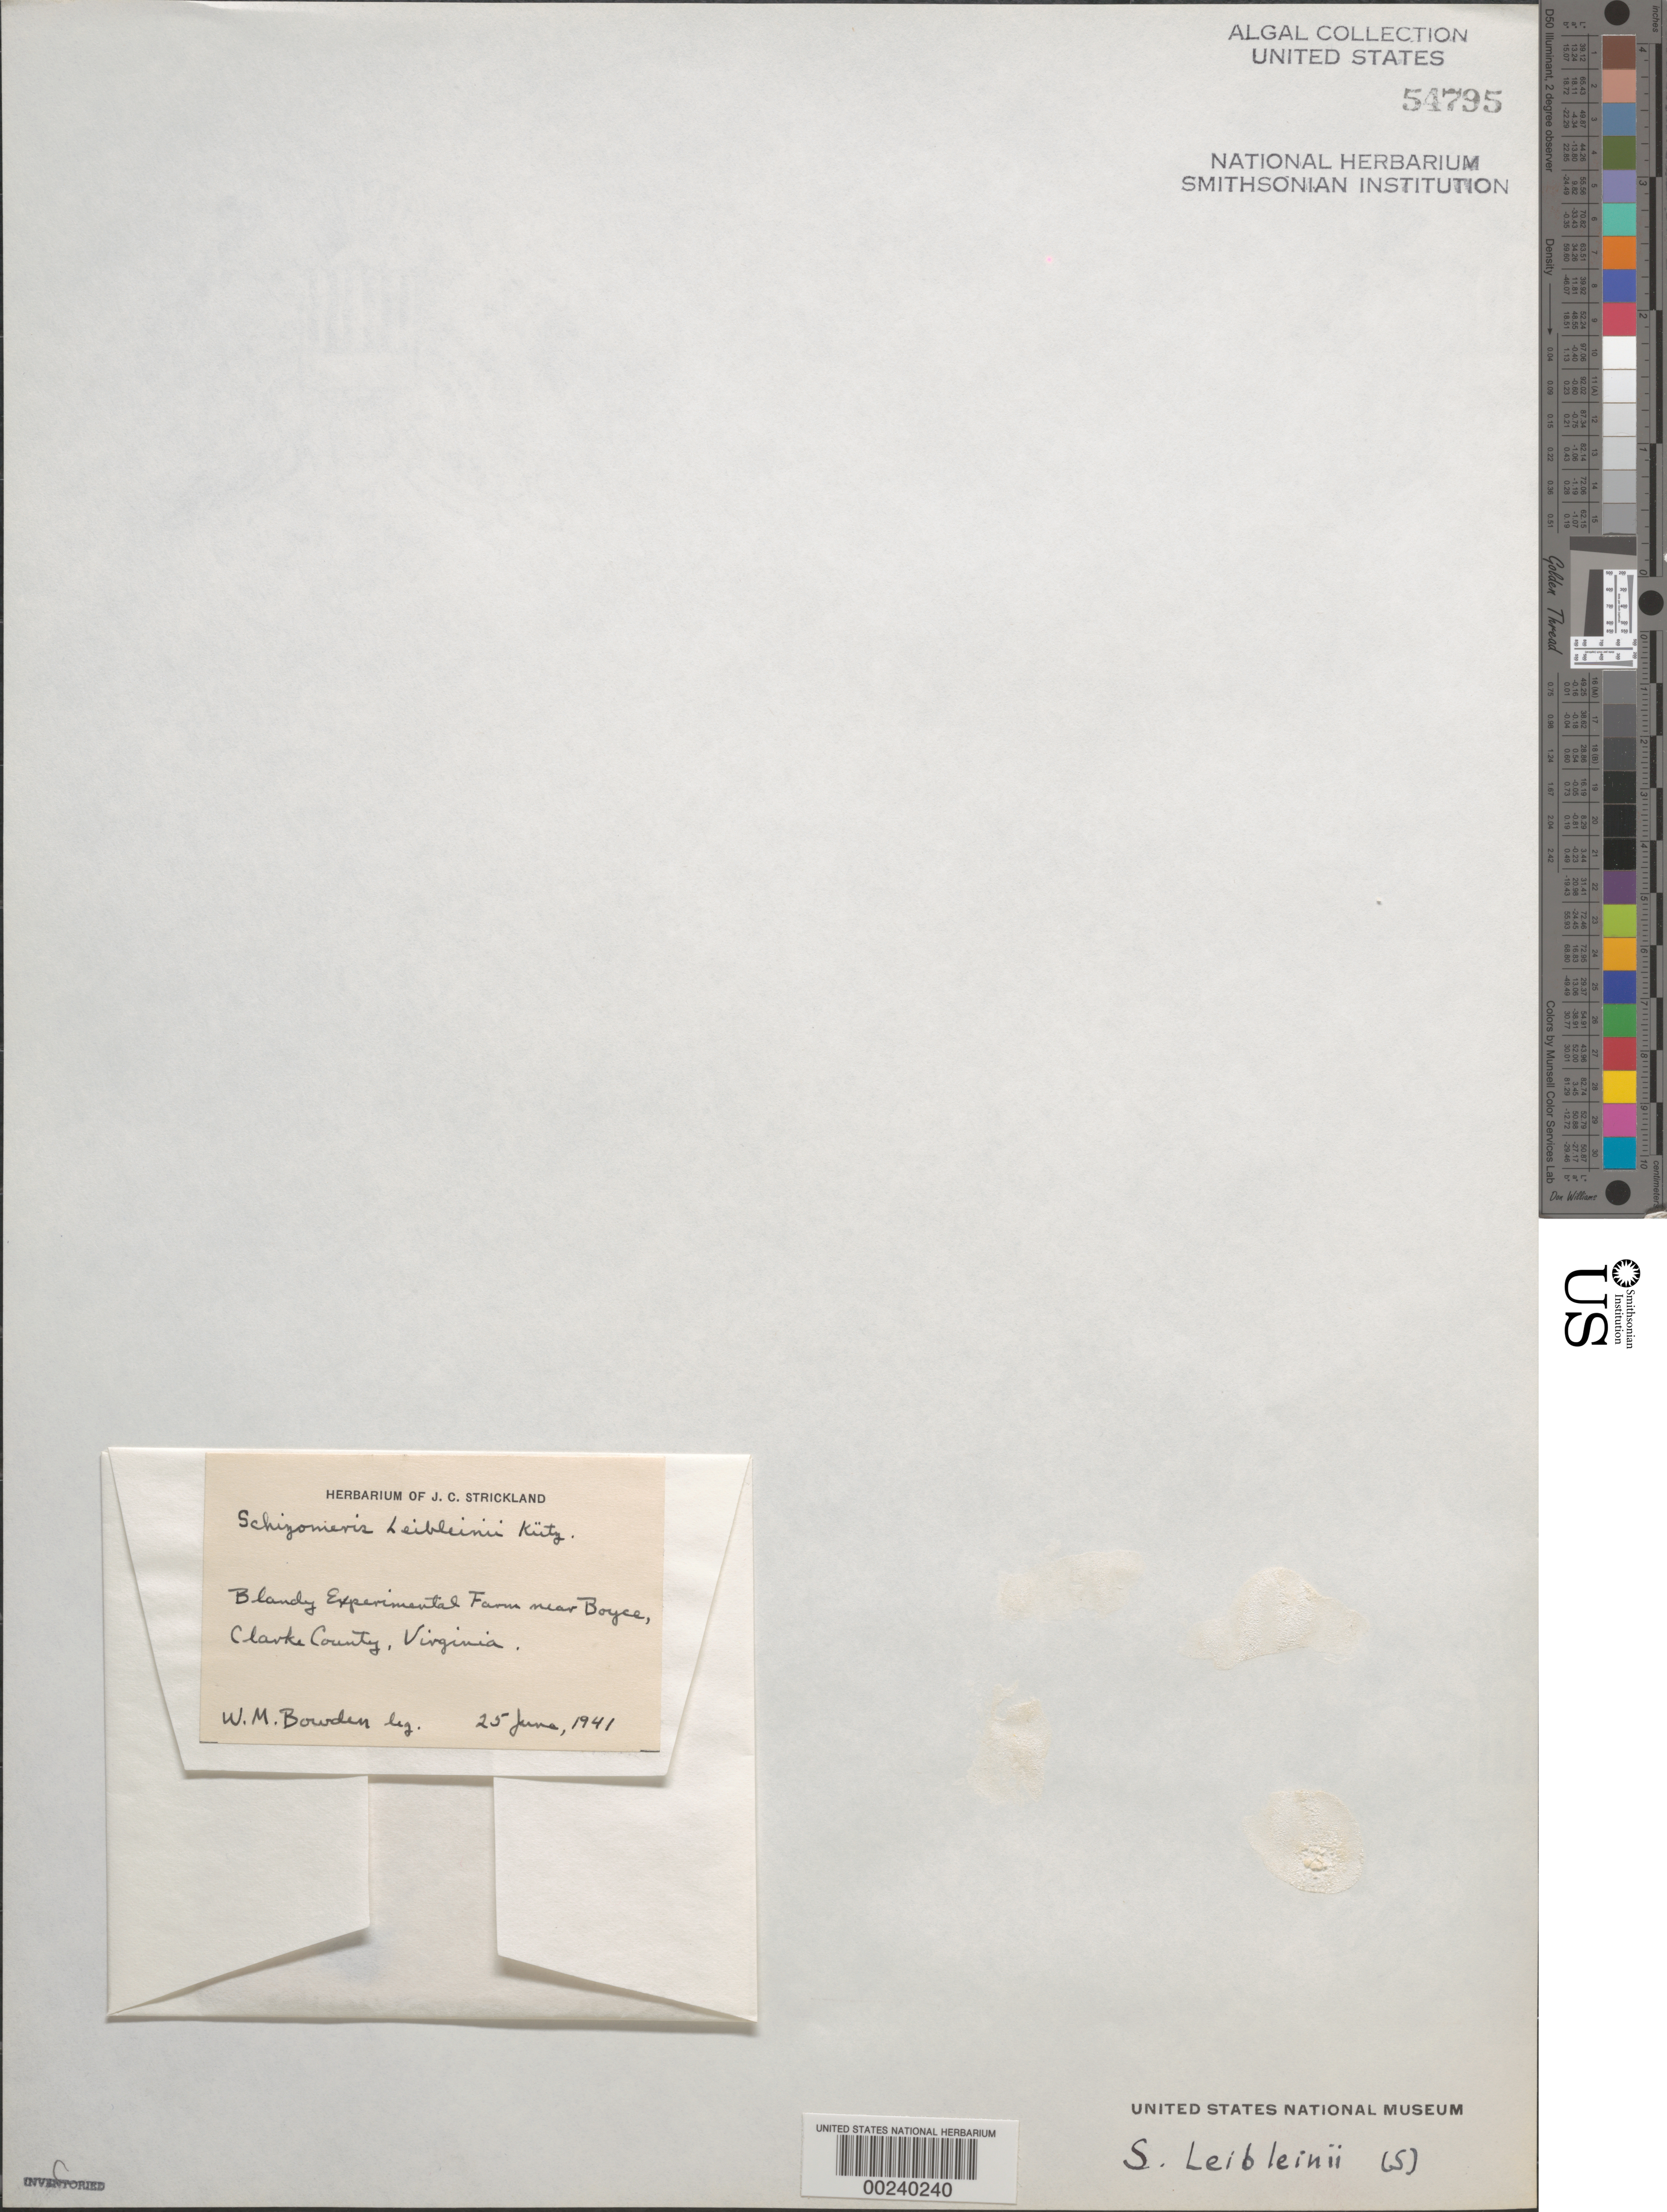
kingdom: Plantae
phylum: Chlorophyta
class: Ulvophyceae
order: Ulotrichales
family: Ulotrichaceae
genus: Ulothrix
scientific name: Ulothrix leibleinii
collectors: W. M. Bowden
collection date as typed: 25 Jun 1941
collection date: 1941-06-25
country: United States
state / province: Virginia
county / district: Clarke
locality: Blandy Experimental Farm, near Boyce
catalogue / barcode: US 54795